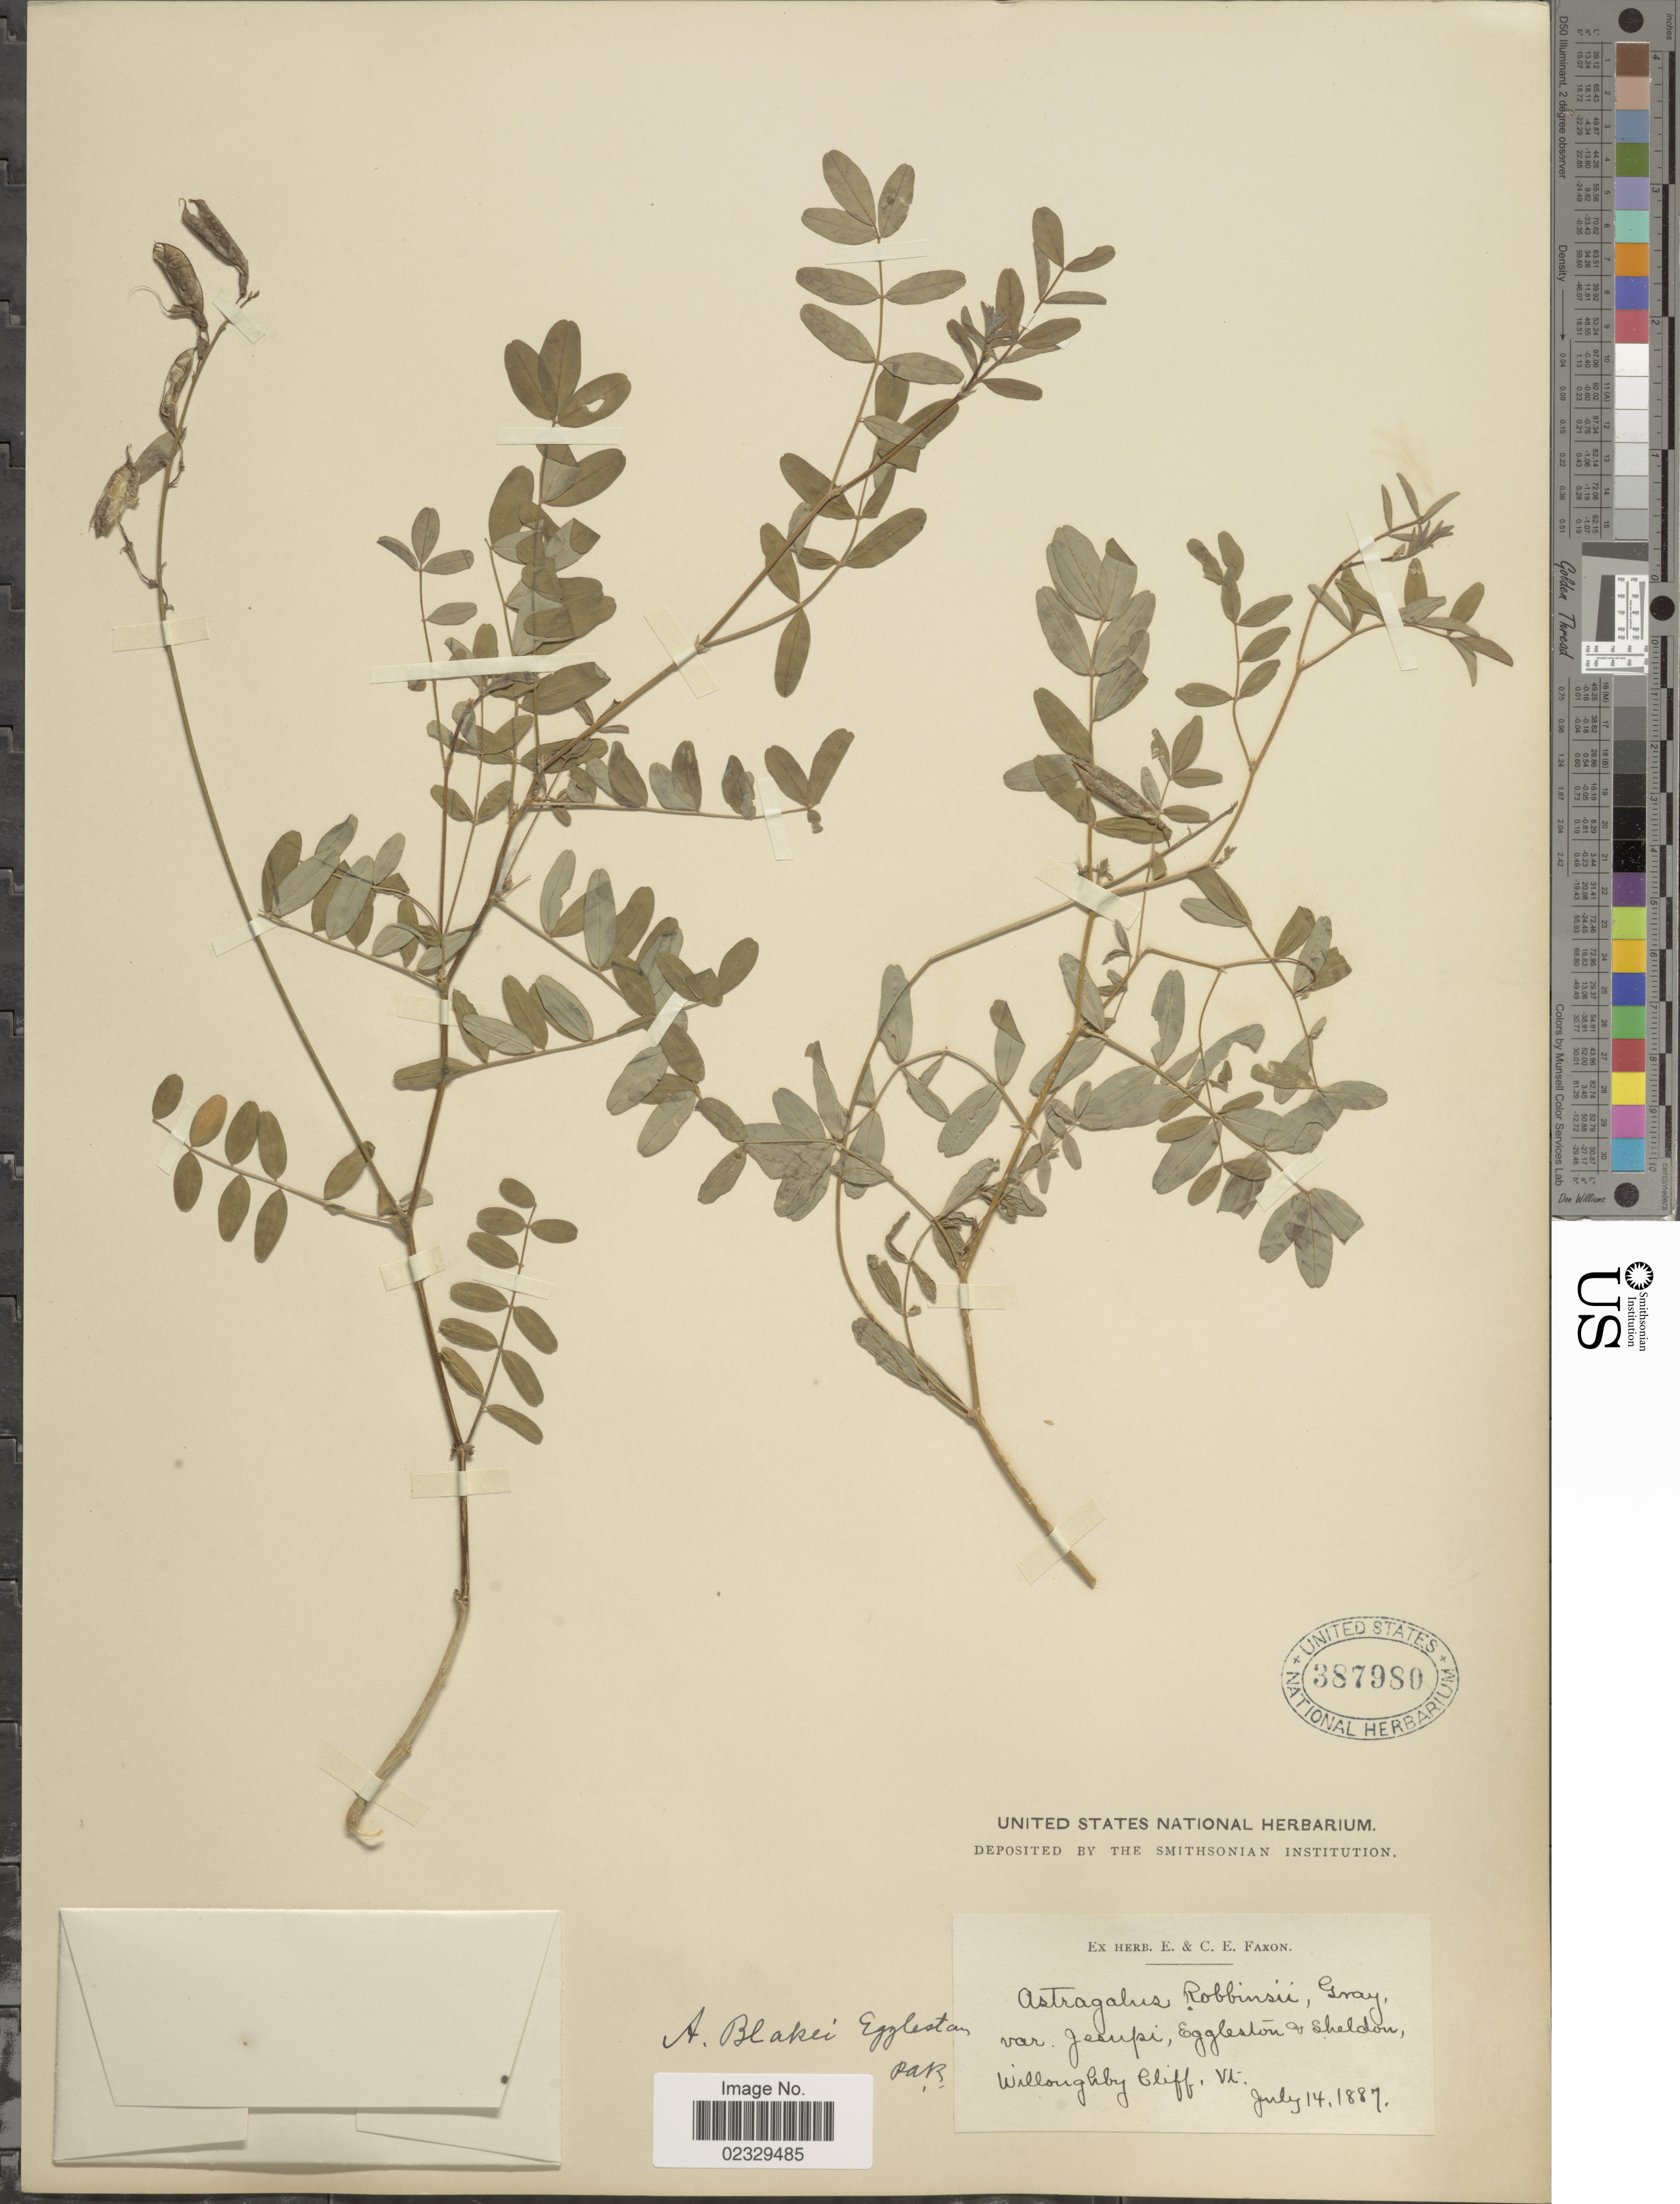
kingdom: Plantae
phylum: Tracheophyta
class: Magnoliopsida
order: Fabales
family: Fabaceae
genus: Astragalus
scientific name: Astragalus blakei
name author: Eggl.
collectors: ex herb. E. & C.E. Faxon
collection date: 1887-07-14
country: United States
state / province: Vermont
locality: Willoughby Cliff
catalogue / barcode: US 387980